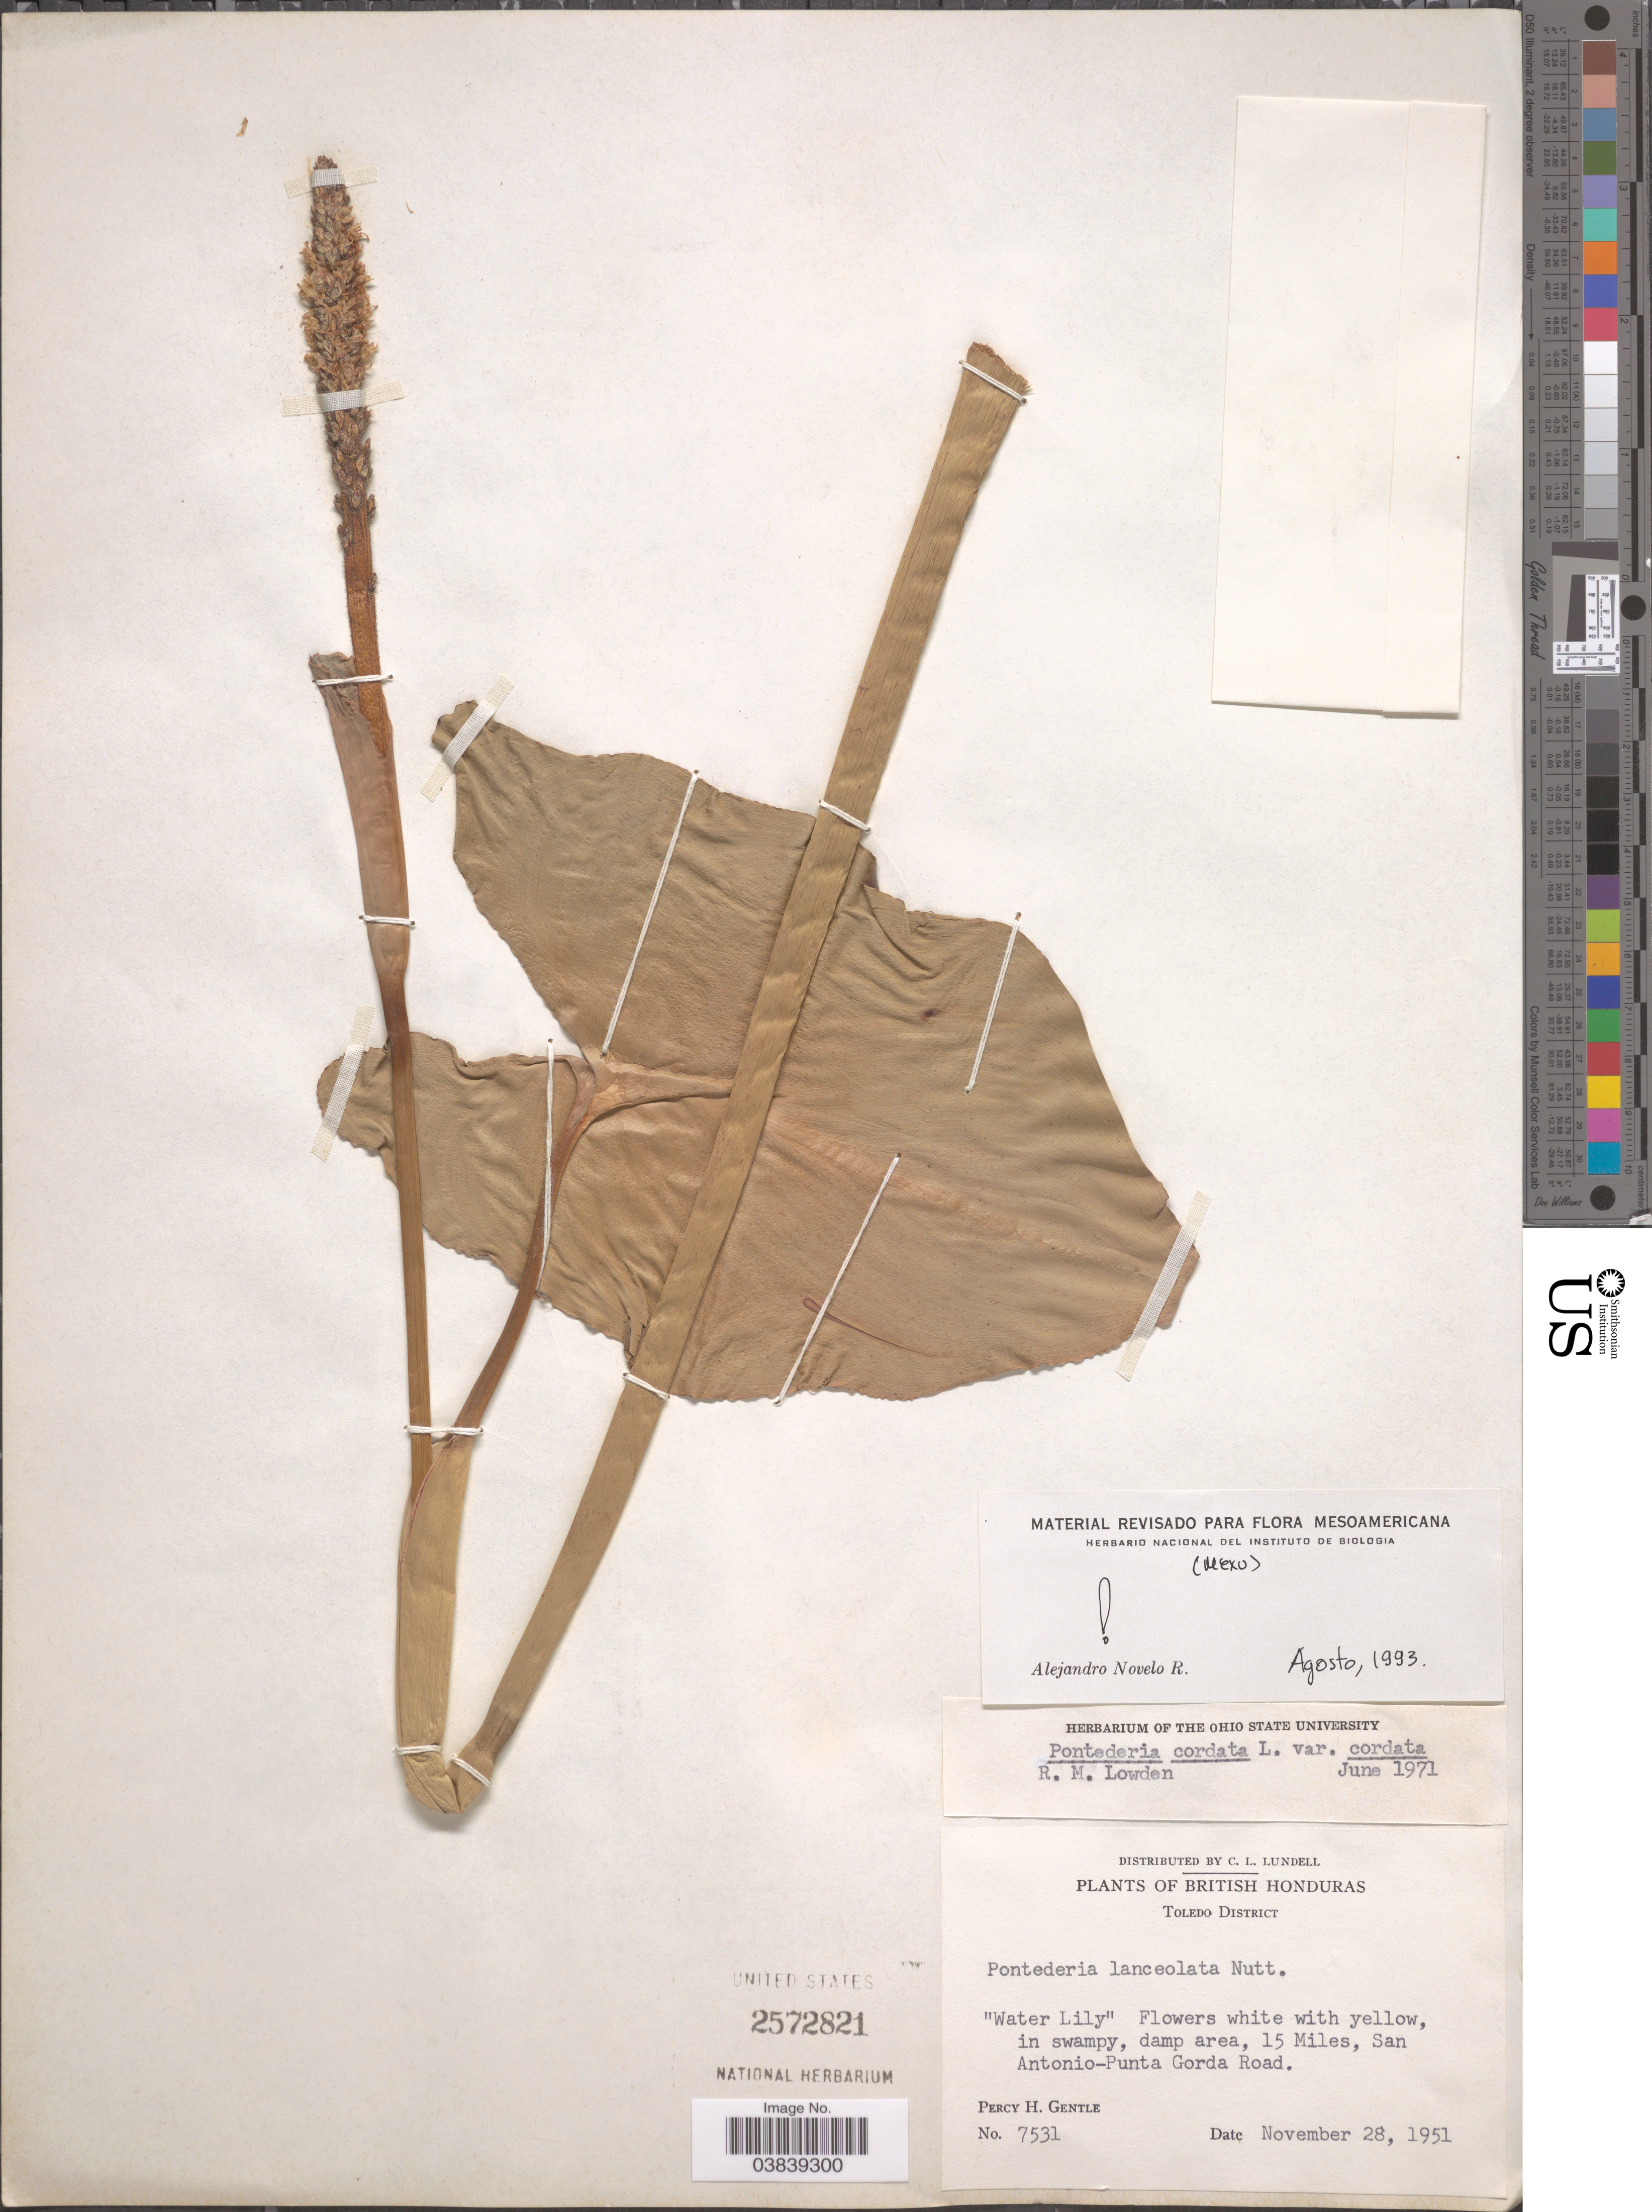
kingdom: Plantae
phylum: Tracheophyta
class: Liliopsida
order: Commelinales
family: Pontederiaceae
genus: Pontederia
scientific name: Pontederia cordata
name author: L.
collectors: P. H. Gentle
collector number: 7531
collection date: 1951-11-28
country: Belize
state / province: Toledo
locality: British Honduras. Toledo District. 15 Miles, San Antonio-Punta Gorda Road.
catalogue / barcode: US 2572821